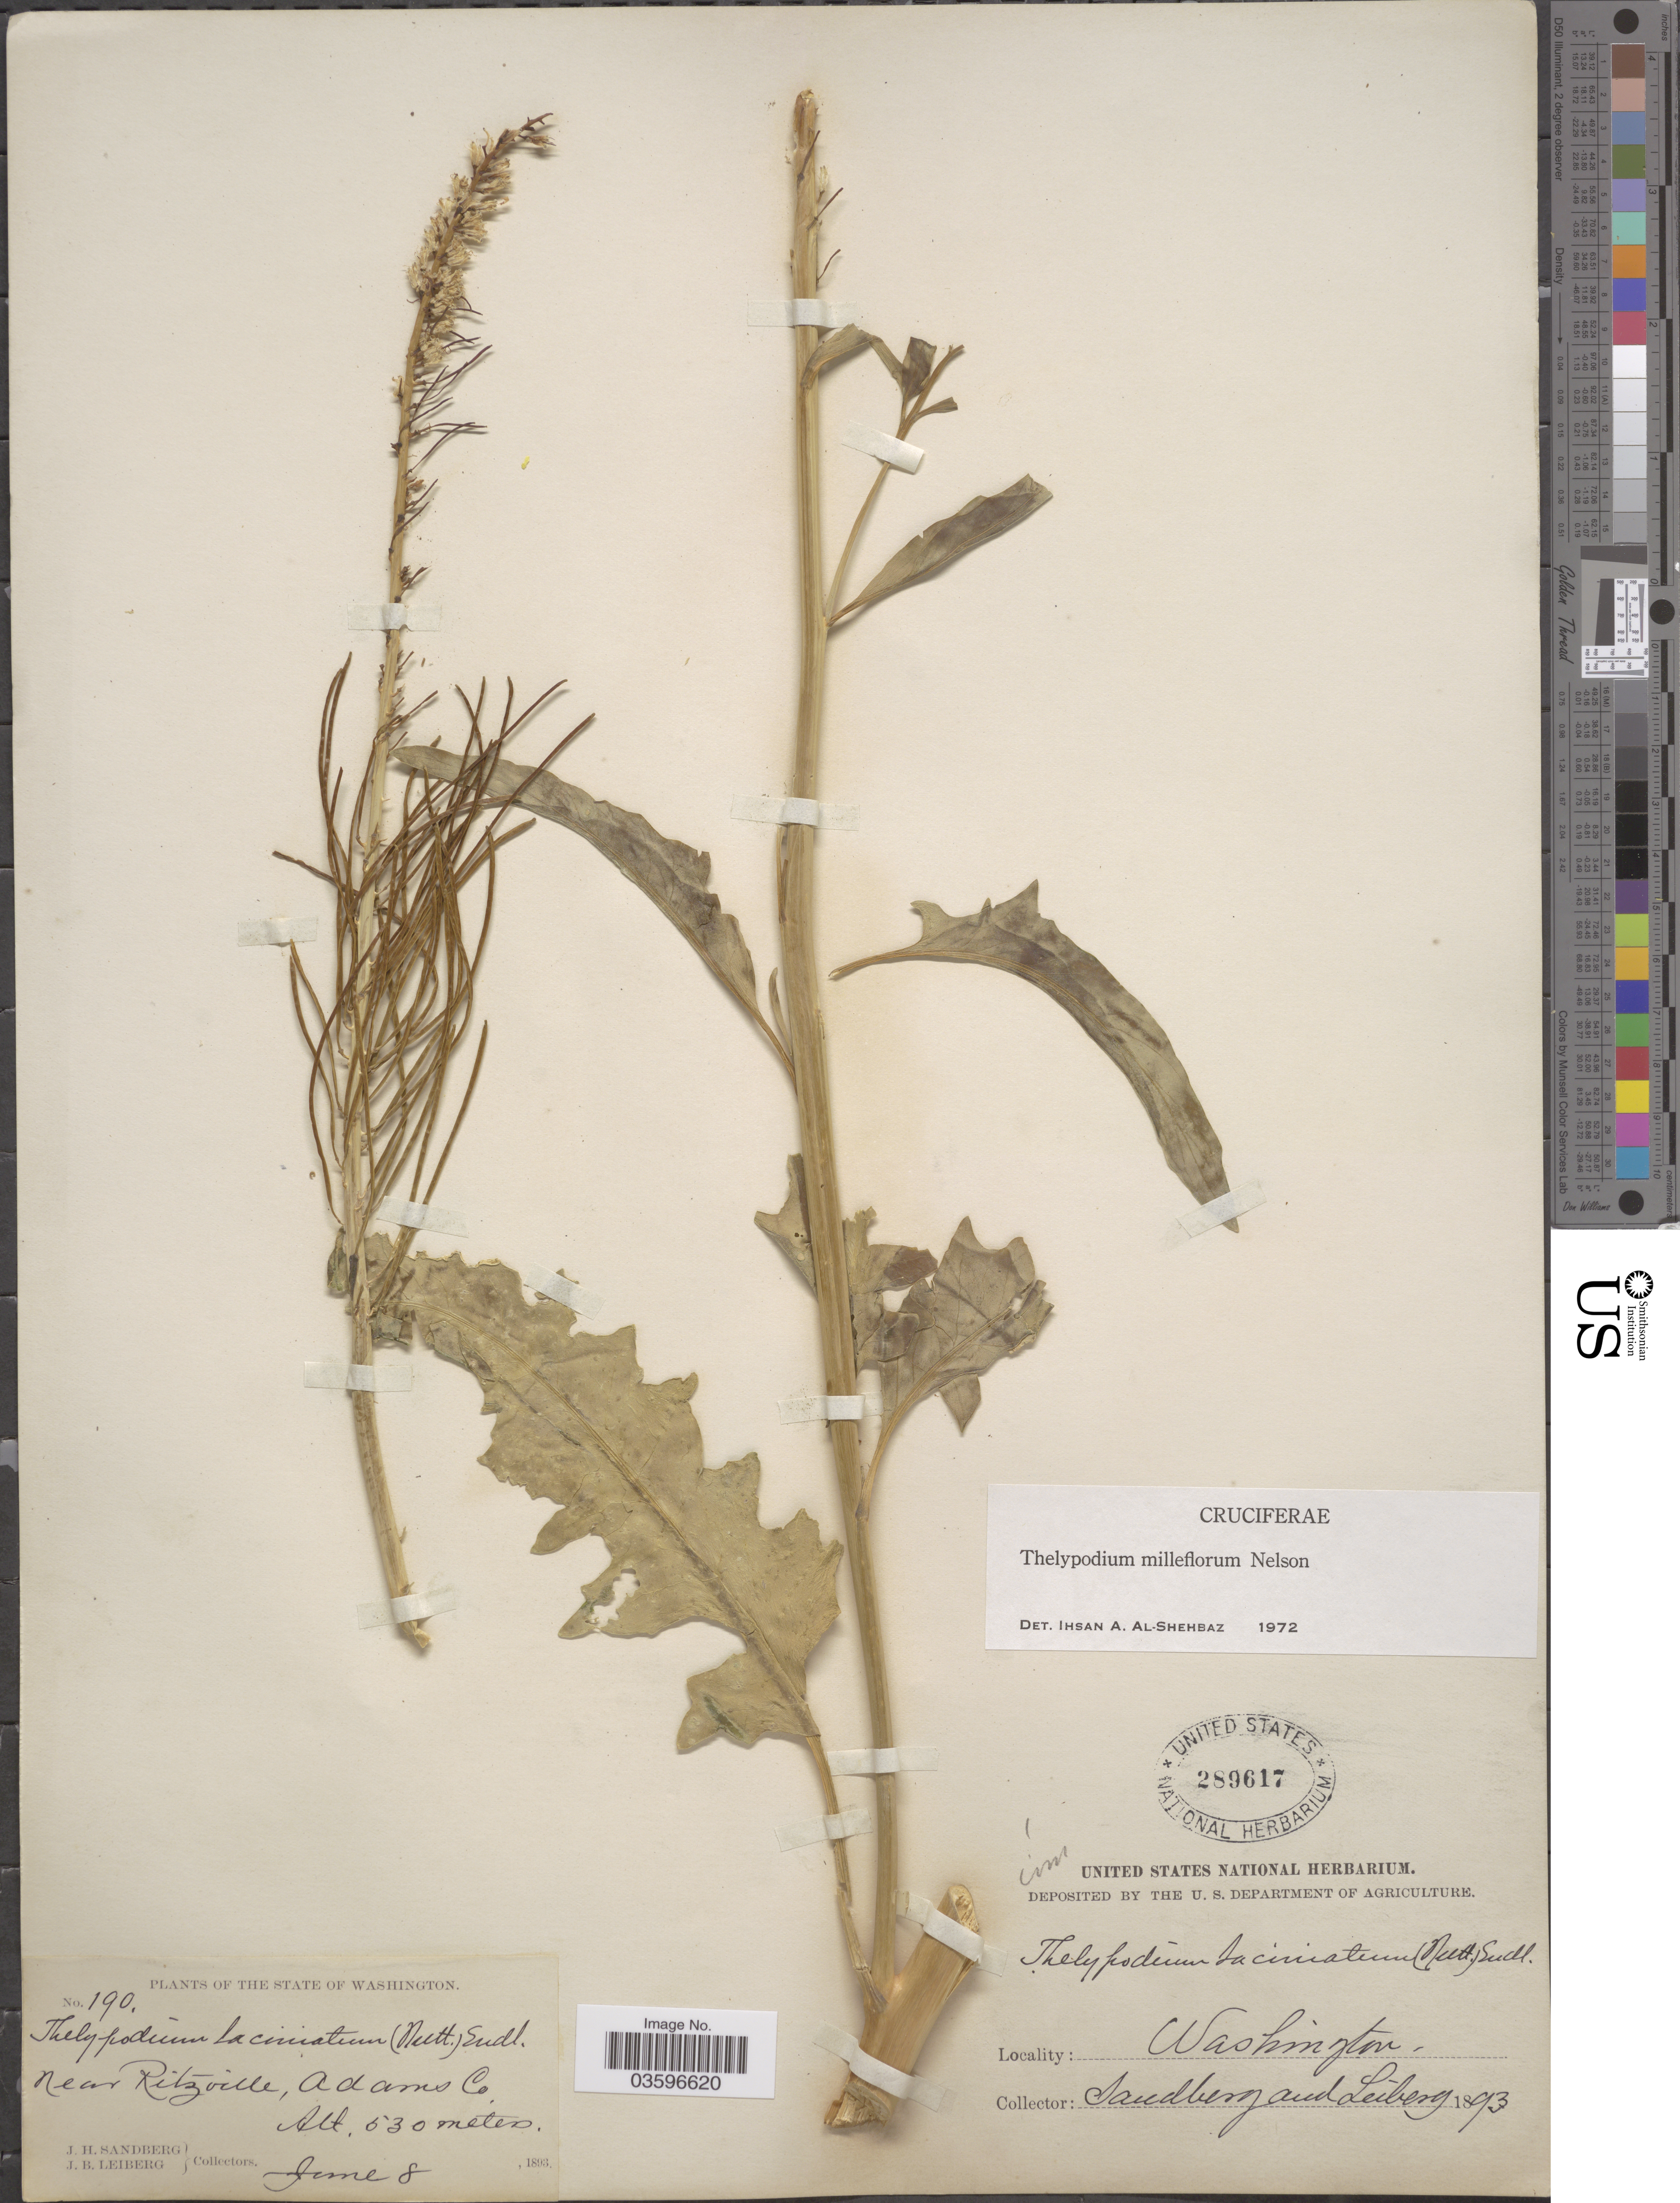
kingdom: Plantae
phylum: Tracheophyta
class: Magnoliopsida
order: Brassicales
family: Brassicaceae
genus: Thelypodium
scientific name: Thelypodium milleflorum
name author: A. Nelson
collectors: J. H. Sandberg & J. B. Leiberg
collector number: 190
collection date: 1893-06-08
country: United States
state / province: Washington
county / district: Adams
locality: Near Ritzoille, Adams Co.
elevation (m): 530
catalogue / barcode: US 289617